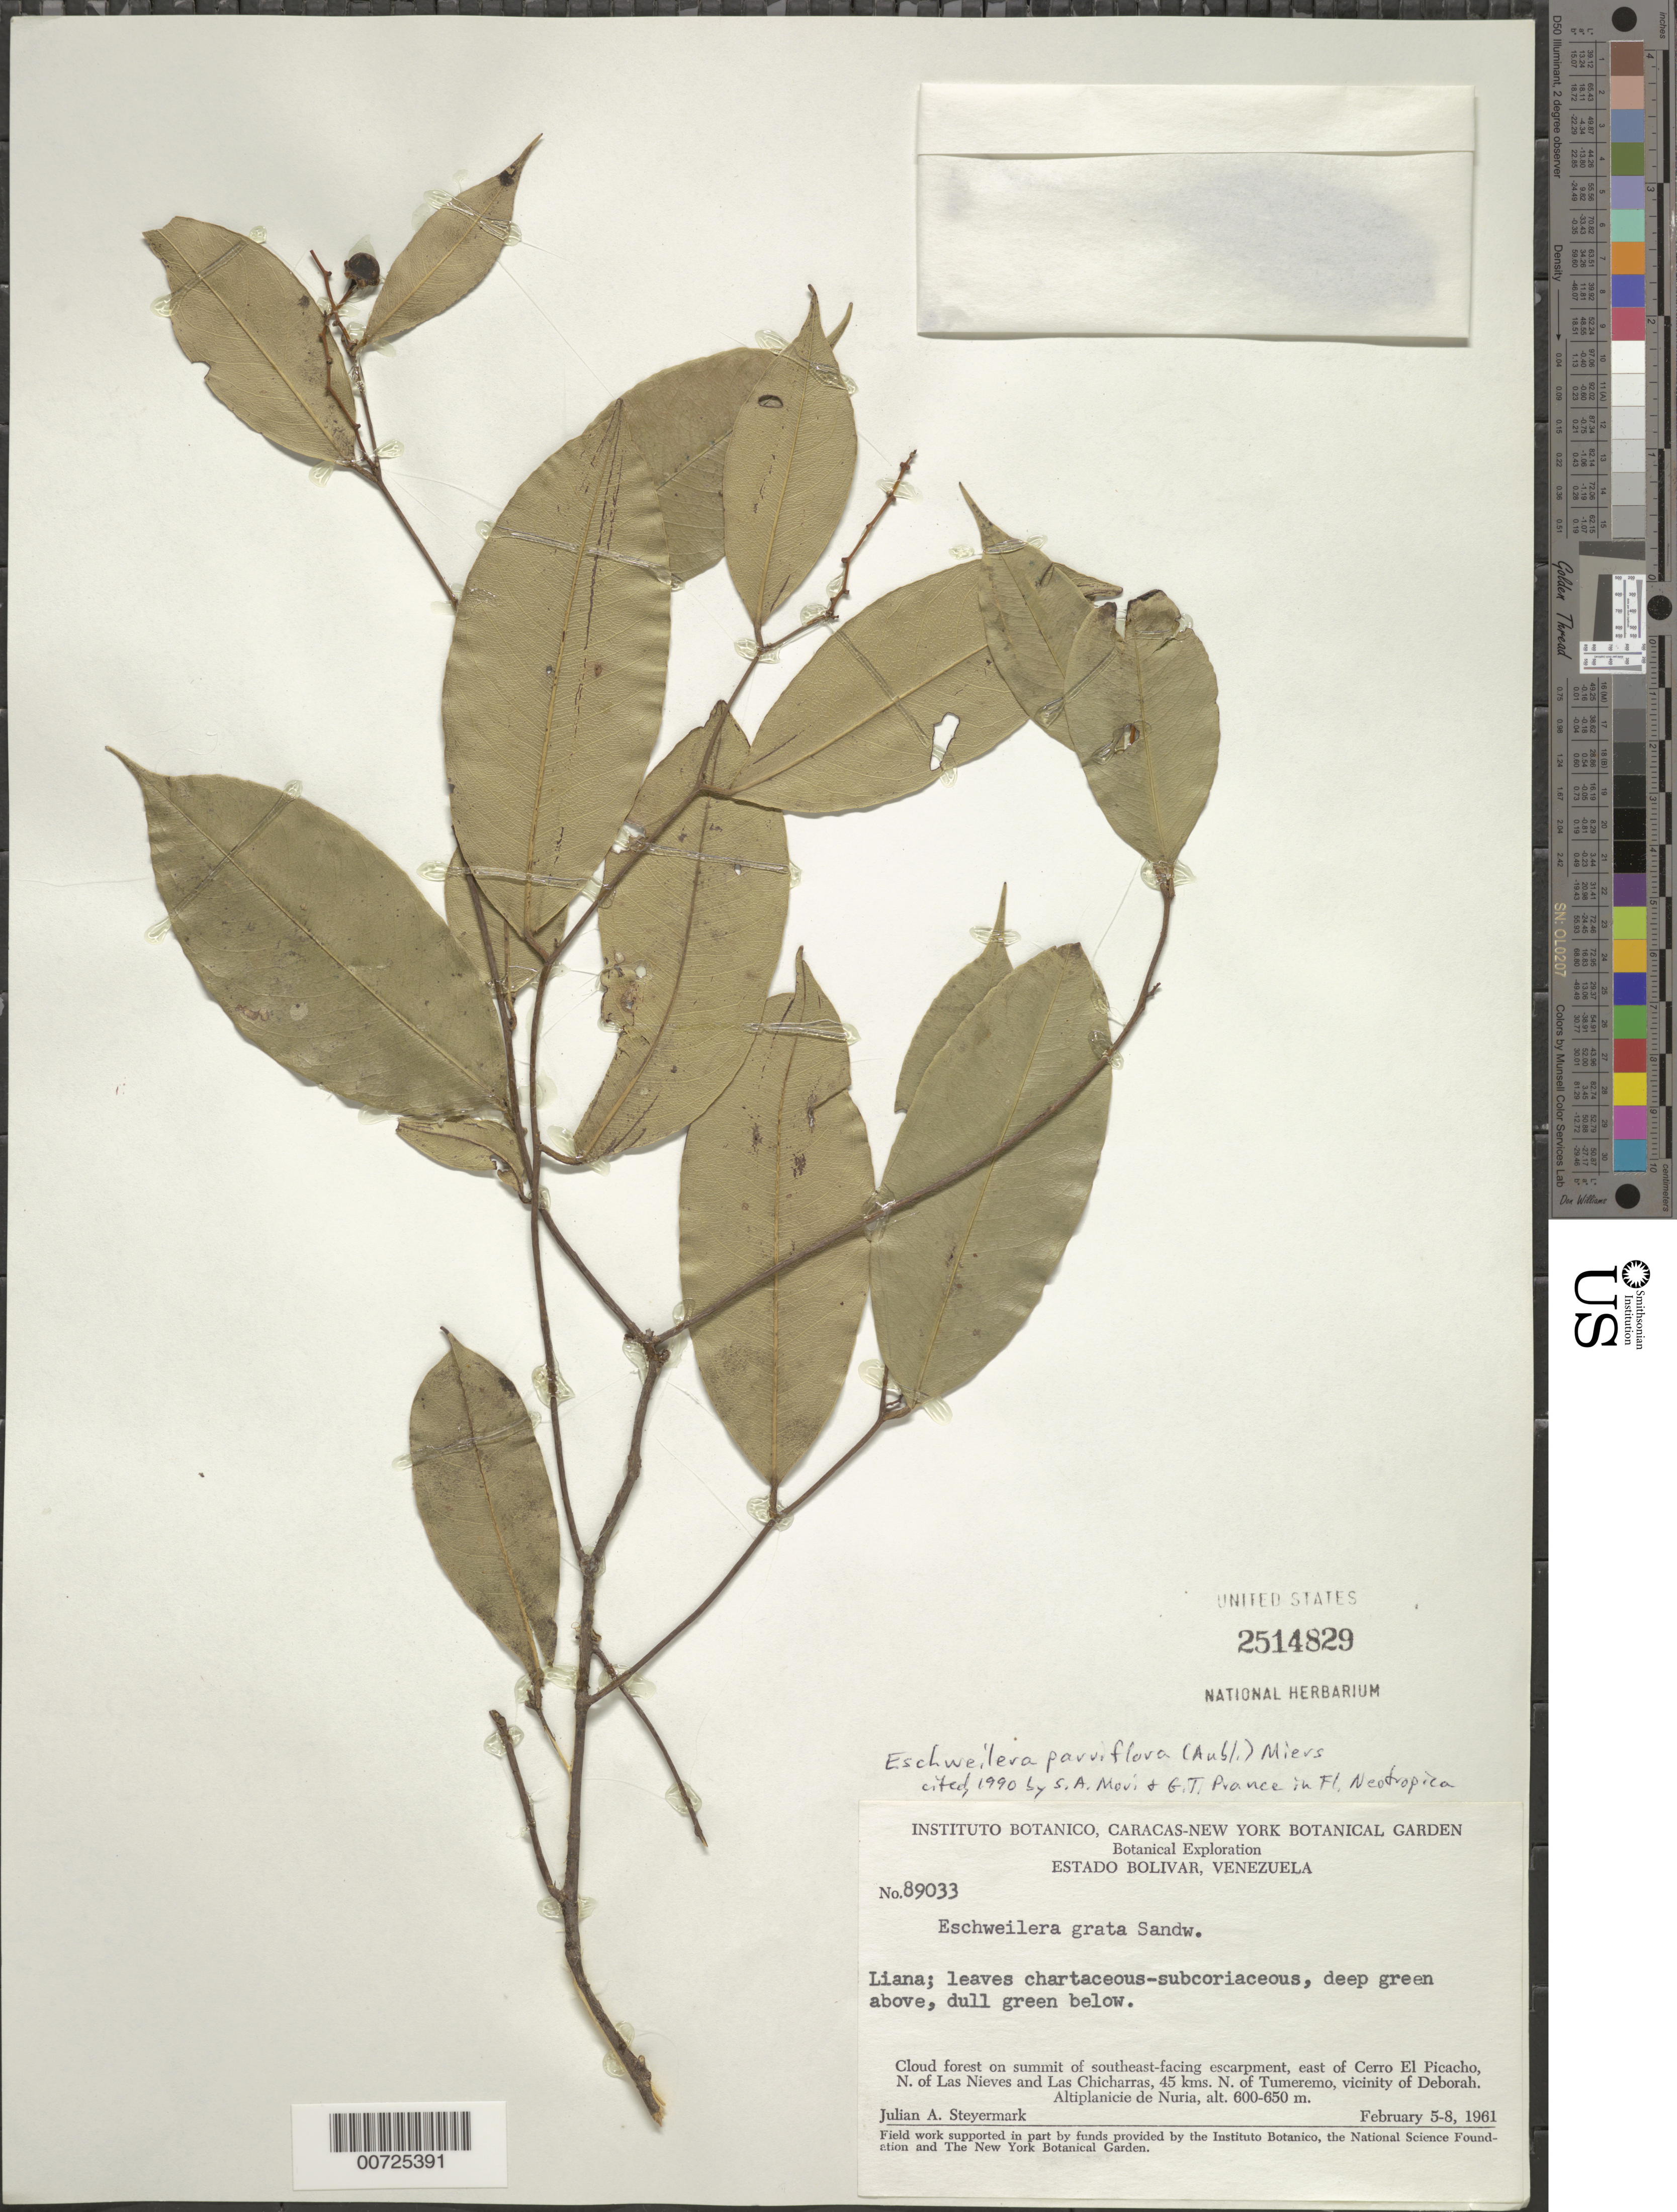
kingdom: Plantae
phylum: Tracheophyta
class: Magnoliopsida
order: Ericales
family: Lecythidaceae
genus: Eschweilera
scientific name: Eschweilera parviflora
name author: (Aubl.) Miers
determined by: Mori, Scott A.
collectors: J. Steyermark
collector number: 89033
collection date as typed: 5-Feb-61 to 8-Feb-61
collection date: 1961-02-05/1961-02-08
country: Venezuela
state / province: Bolívar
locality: Cerro El Picacho, N of Las Chicharras, 45 km N of Tumeremo, Altiplanicie de Nuria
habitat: Cloud forest on summit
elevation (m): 600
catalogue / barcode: US 2514829